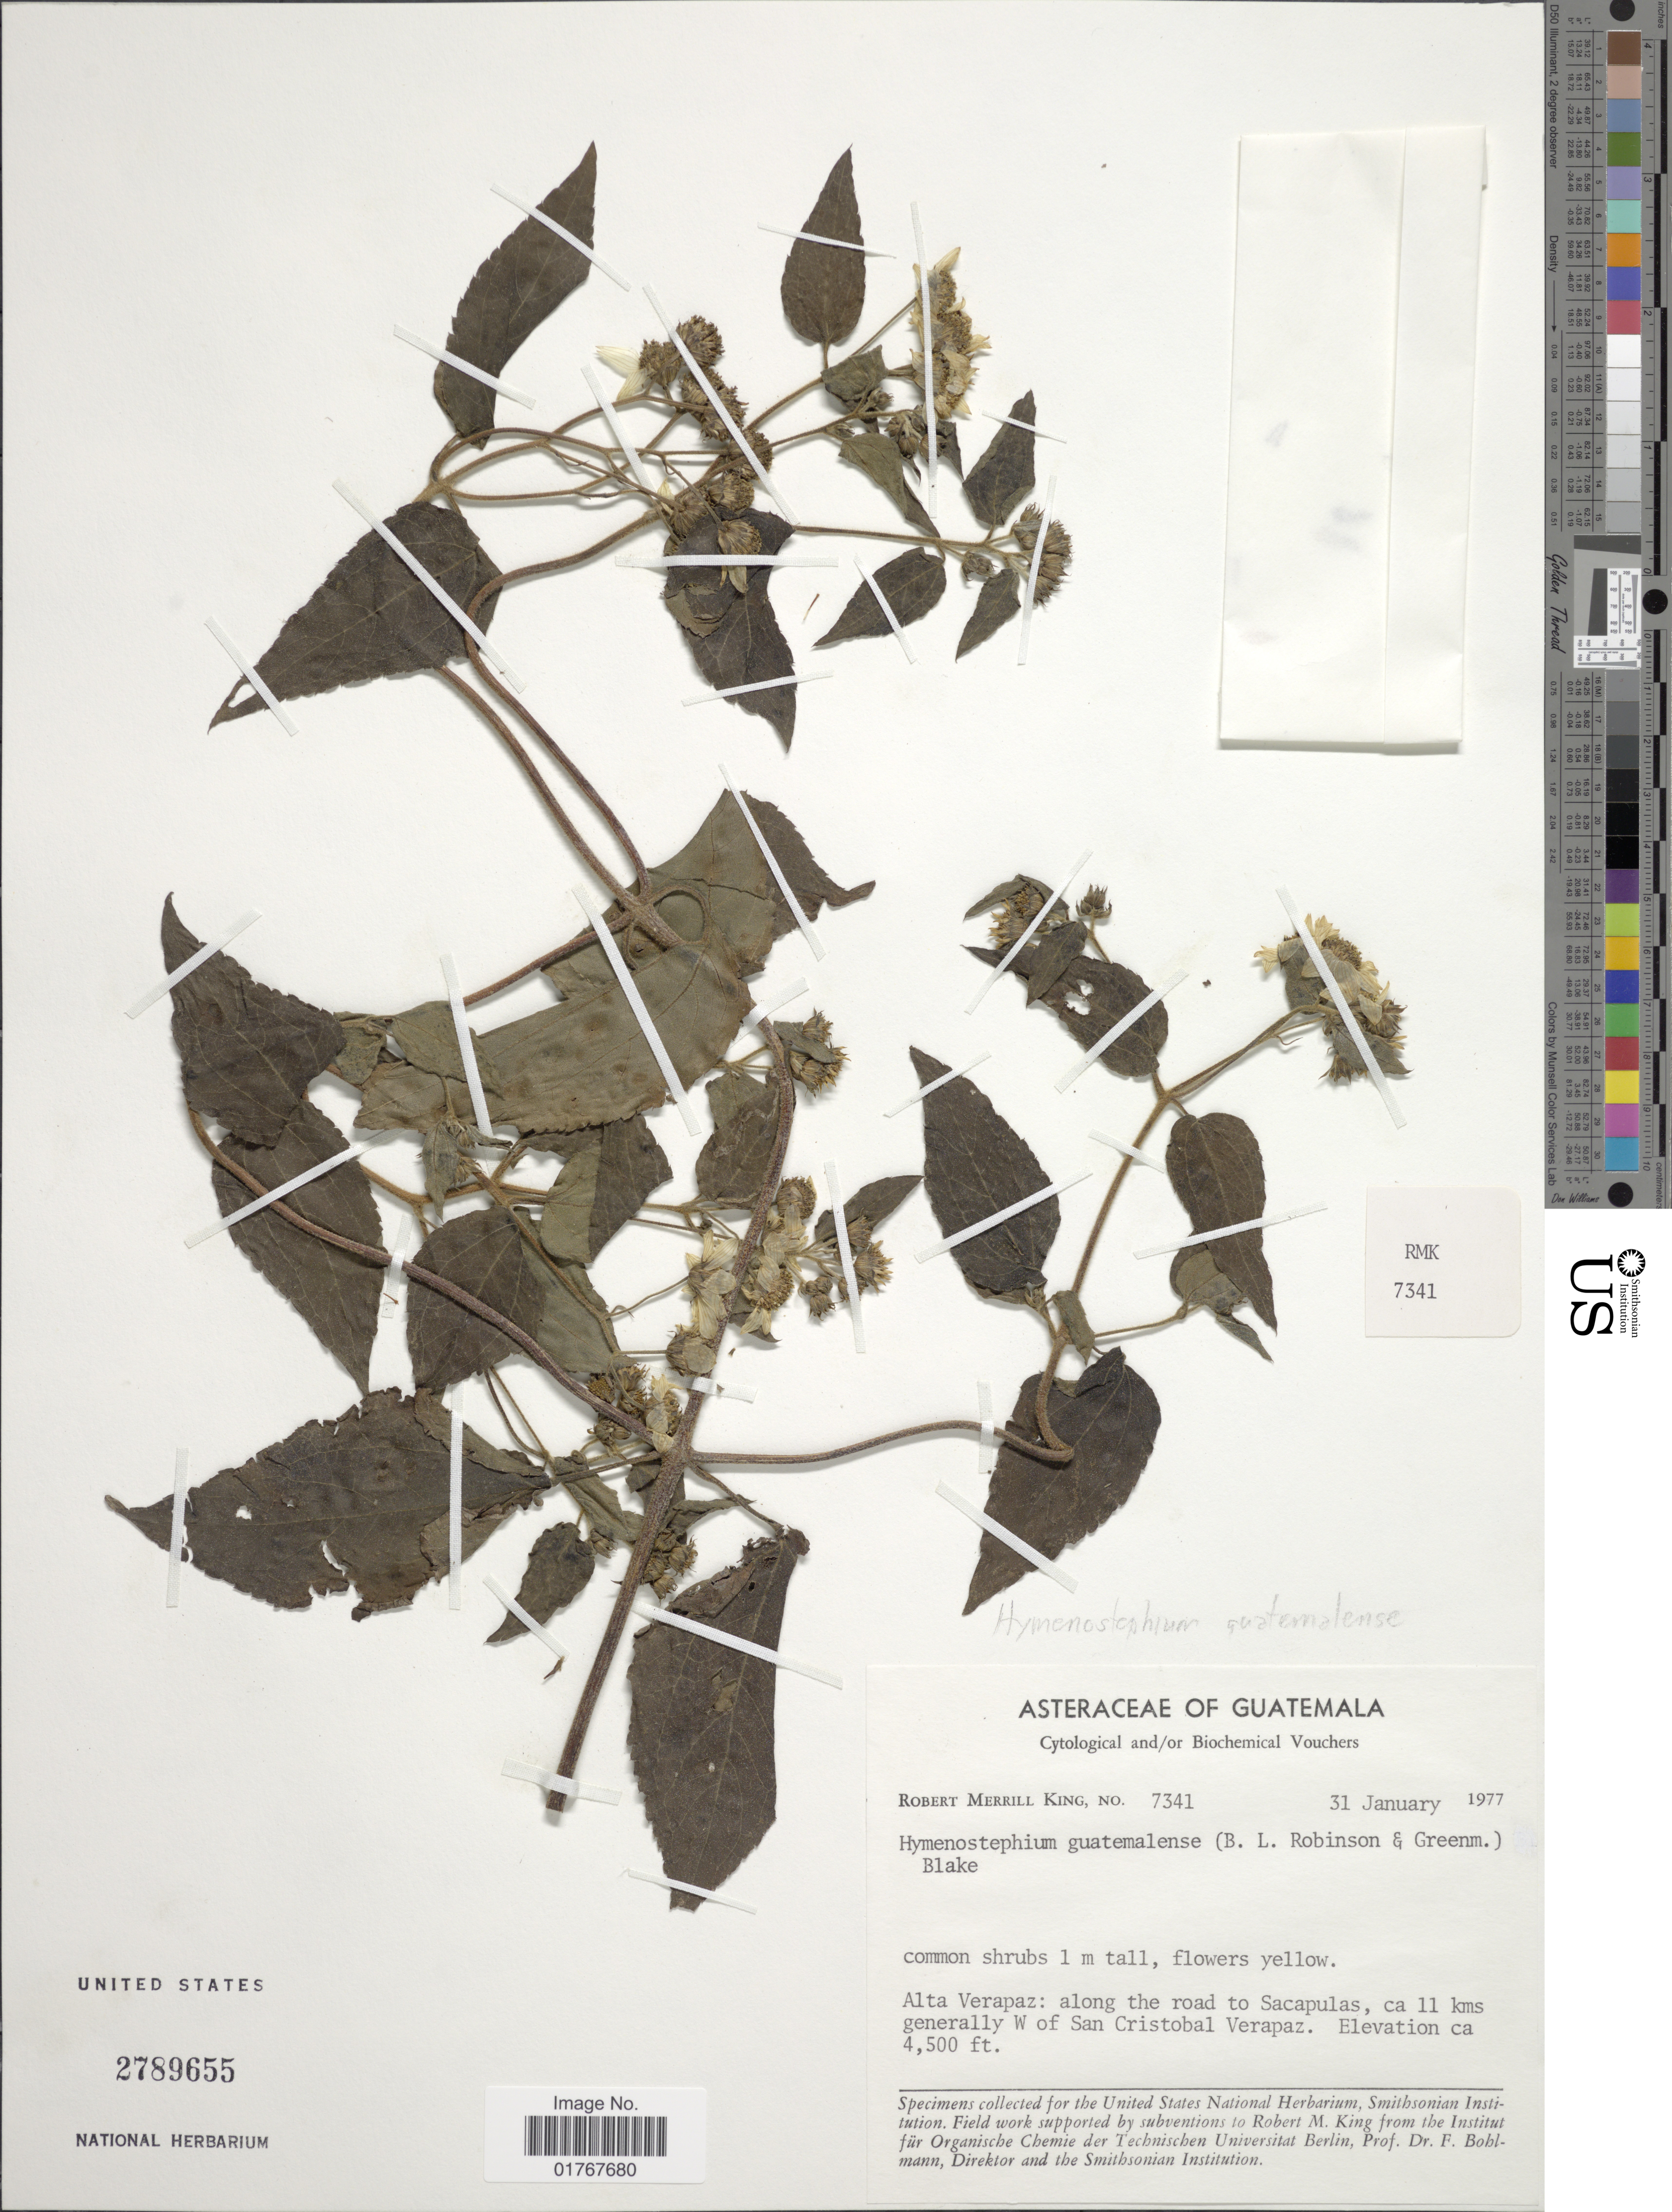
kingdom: Plantae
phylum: Tracheophyta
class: Magnoliopsida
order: Asterales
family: Asteraceae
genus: Viguiera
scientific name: Viguiera cordata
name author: (Hook. & Arn.) D'Arcy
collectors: R. M. King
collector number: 7341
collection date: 1977-01-31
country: Guatemala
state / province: Alta Verapaz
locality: Along the road to Sacapulas, ca 11 kms generally W of San Cristobal Verapaz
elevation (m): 1372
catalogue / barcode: US 2789655